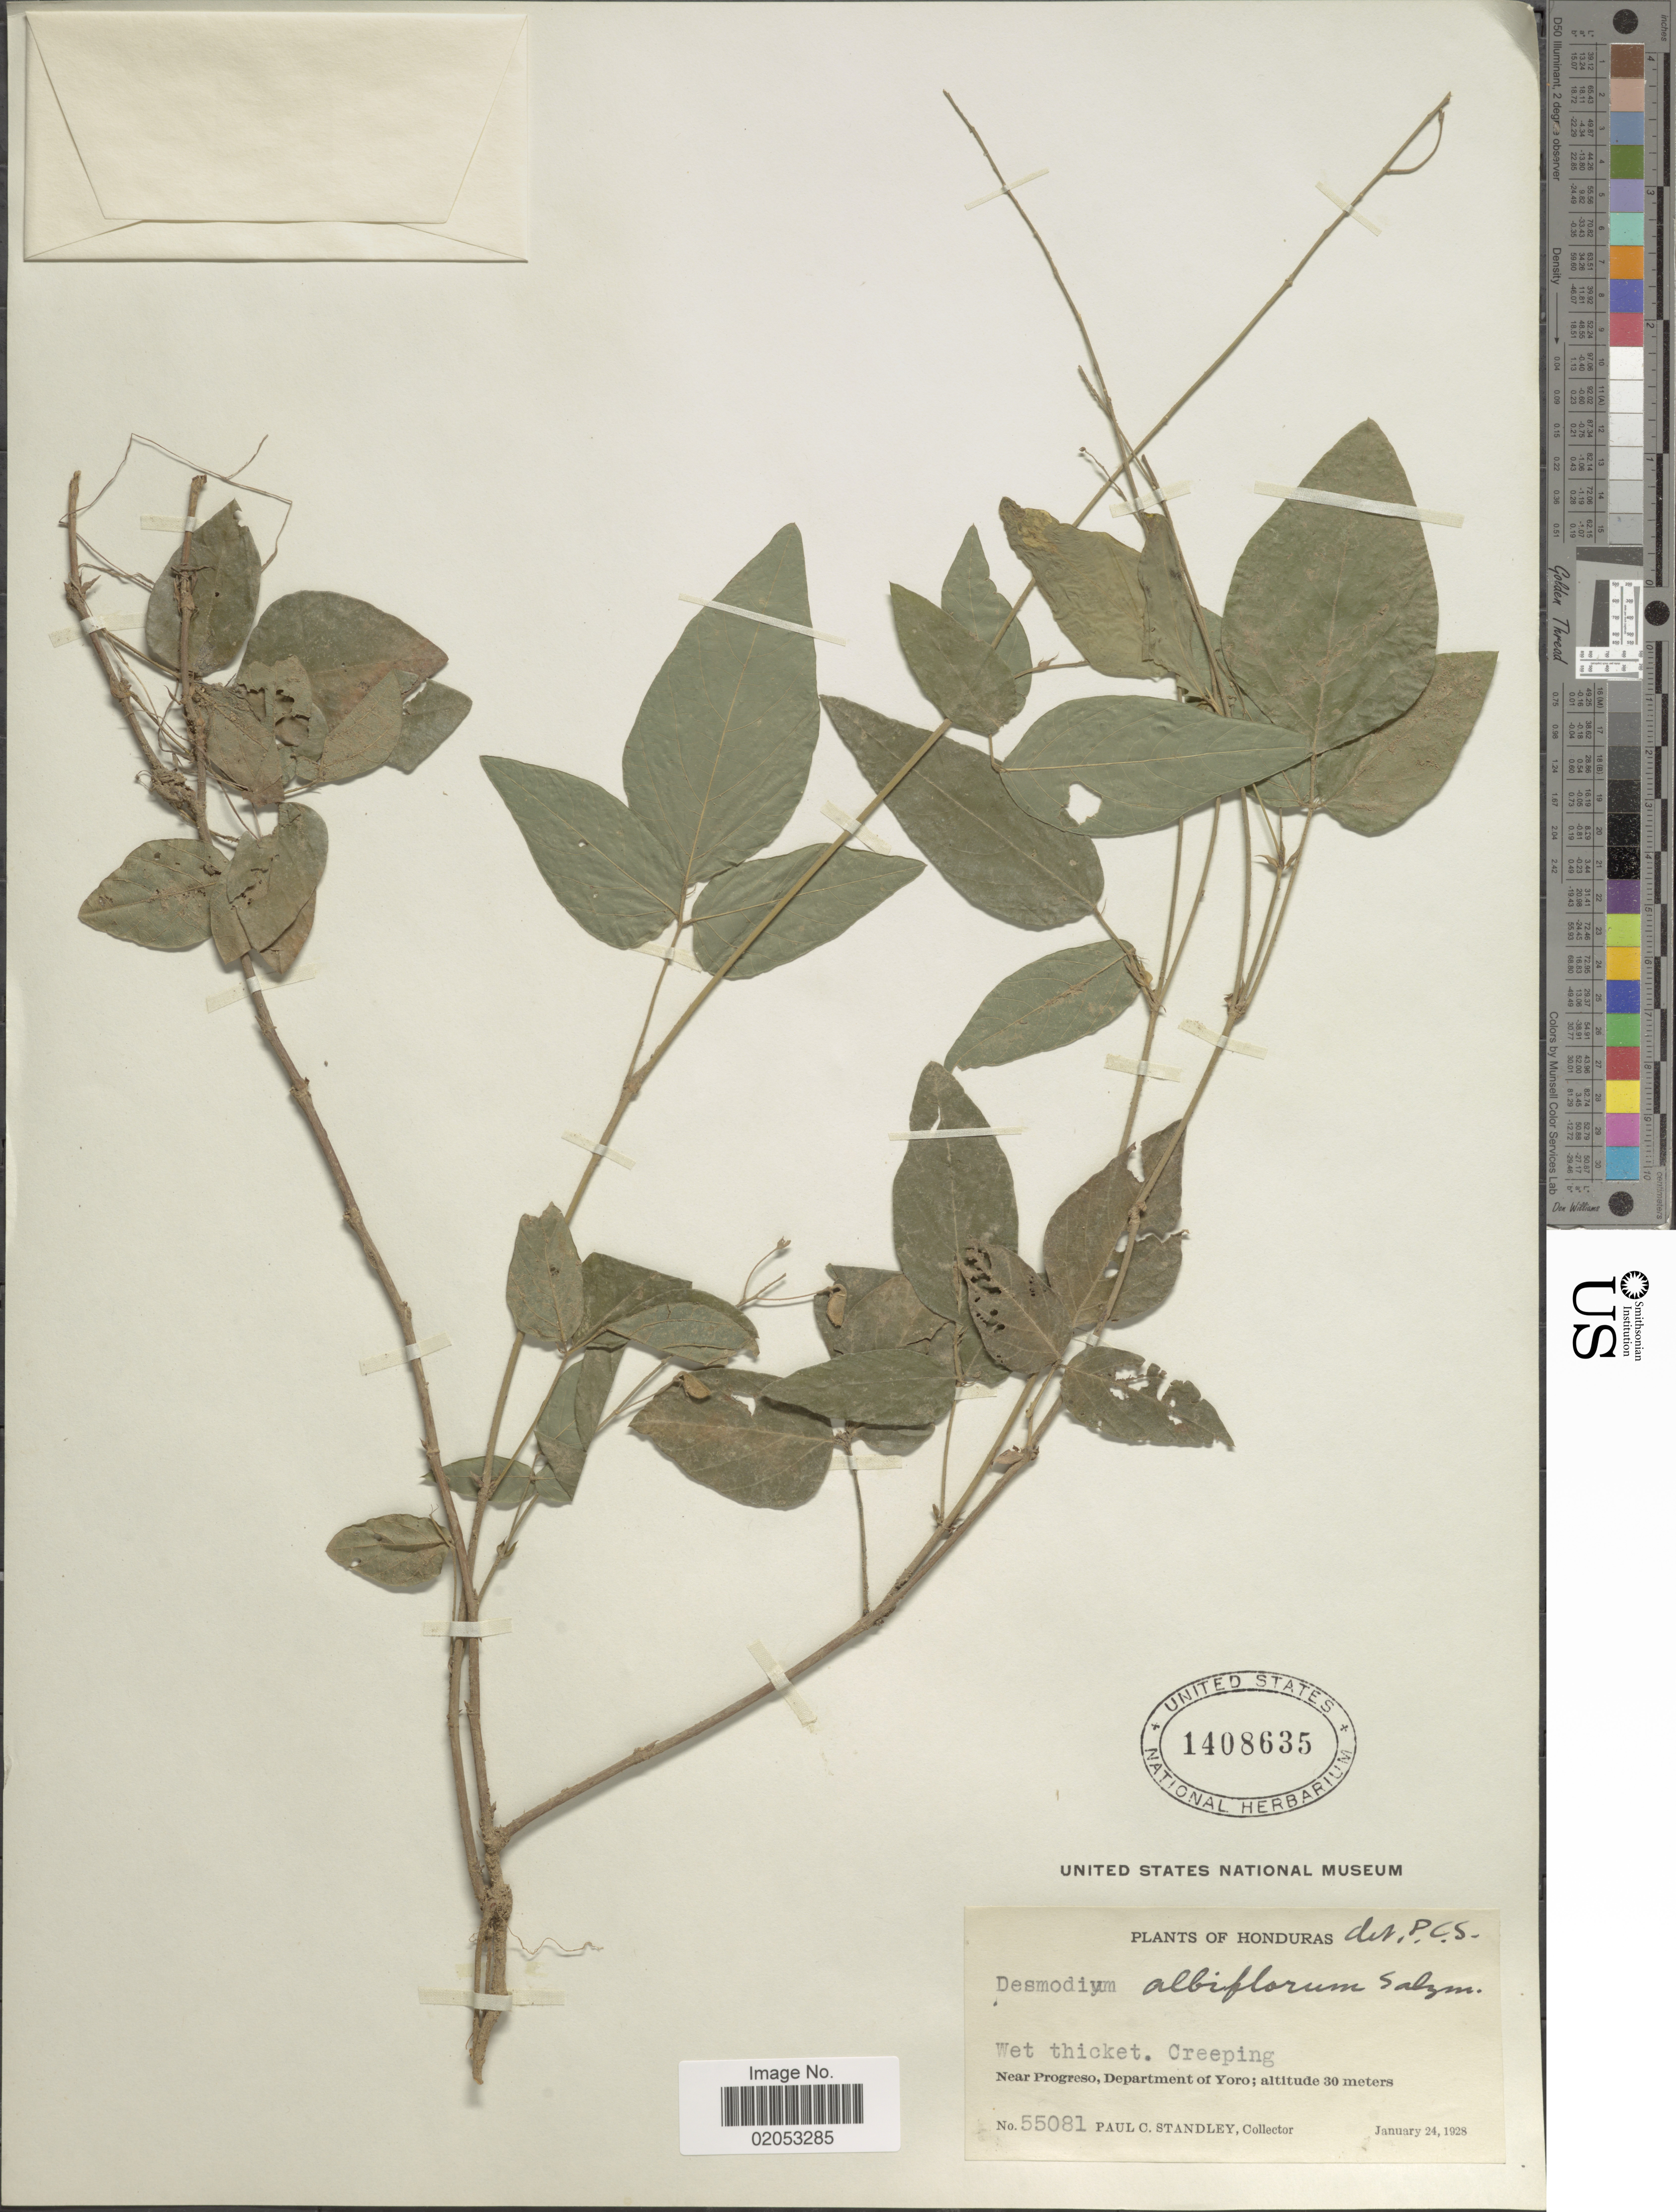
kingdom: Plantae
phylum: Tracheophyta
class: Magnoliopsida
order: Fabales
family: Fabaceae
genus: Desmodium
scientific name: Desmodium affine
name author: Schltdl.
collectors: P. C. Standley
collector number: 55081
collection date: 1928-01-24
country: Honduras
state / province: Yoro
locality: Near Progreso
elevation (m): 30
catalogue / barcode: US 1408635